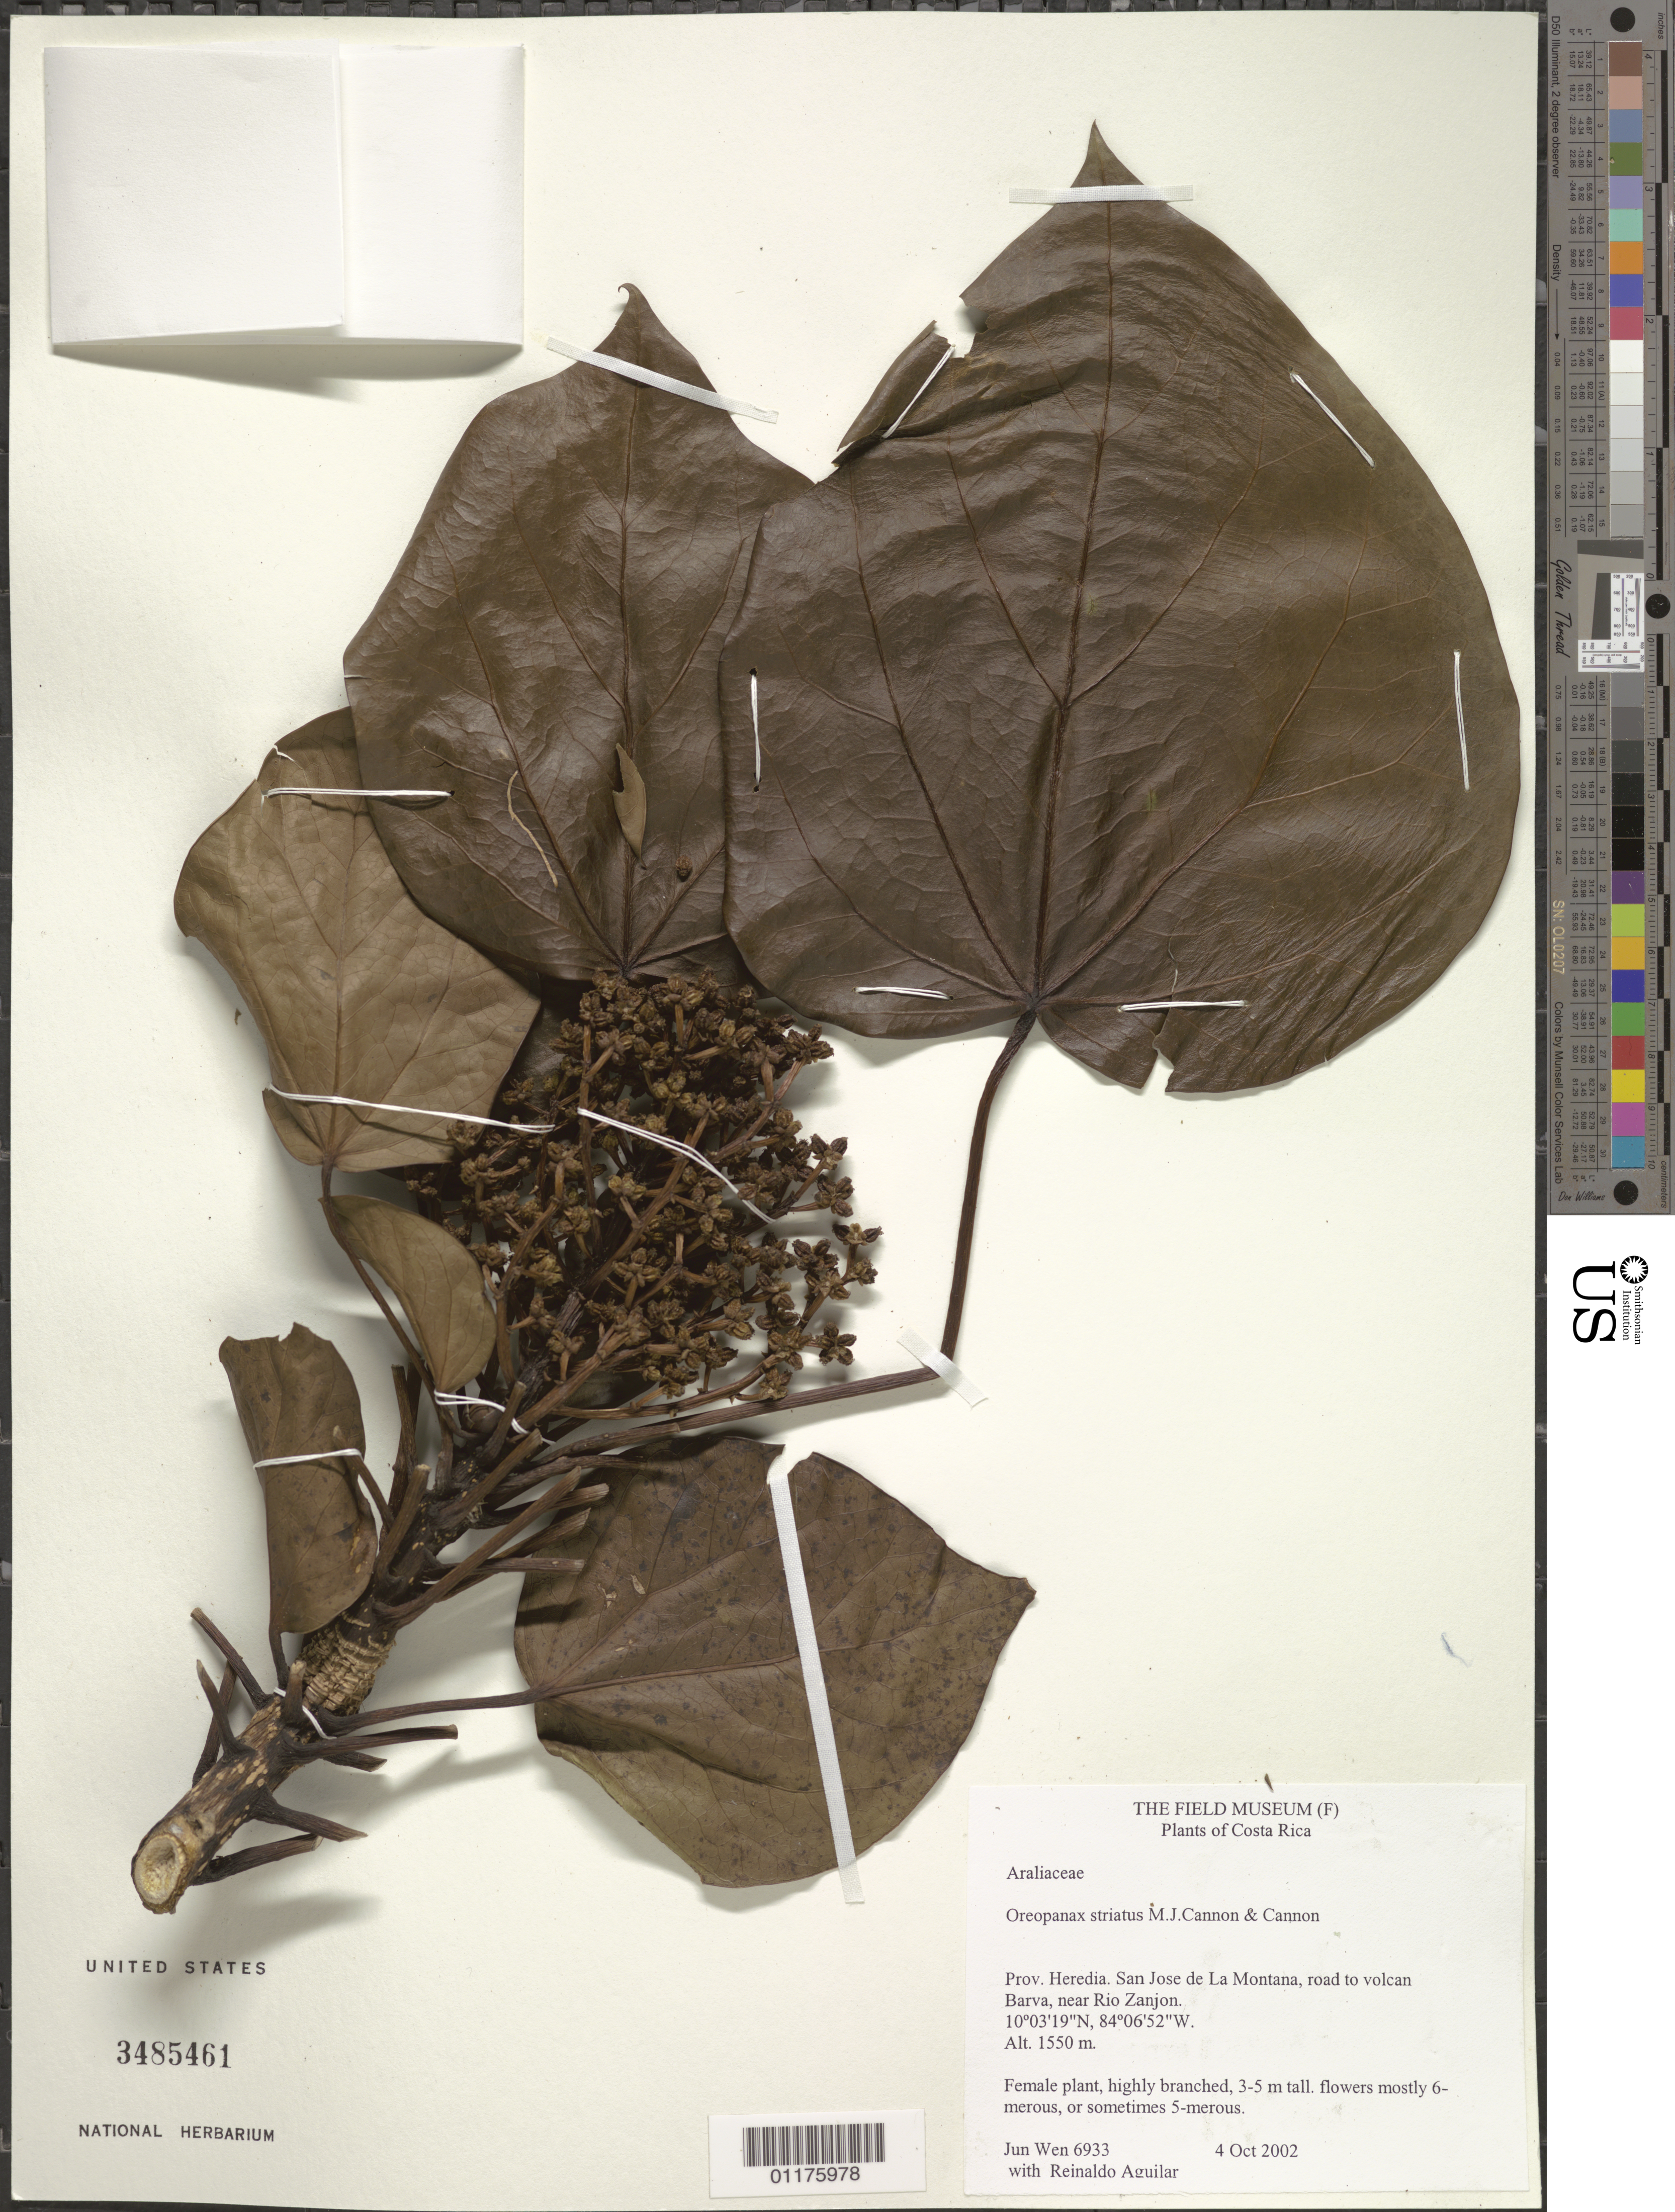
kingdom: Plantae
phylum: Tracheophyta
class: Magnoliopsida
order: Apiales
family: Araliaceae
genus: Oreopanax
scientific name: Oreopanax striatus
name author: (J. Cannon) M.J. Cannon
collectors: J. Wen & R. Aguilar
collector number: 6933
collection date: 2002-10-04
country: Costa Rica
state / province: Heredia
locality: San Jose de La Montana, road to volcan Barva, near Rio Zanjon.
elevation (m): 1550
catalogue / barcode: US 3485461